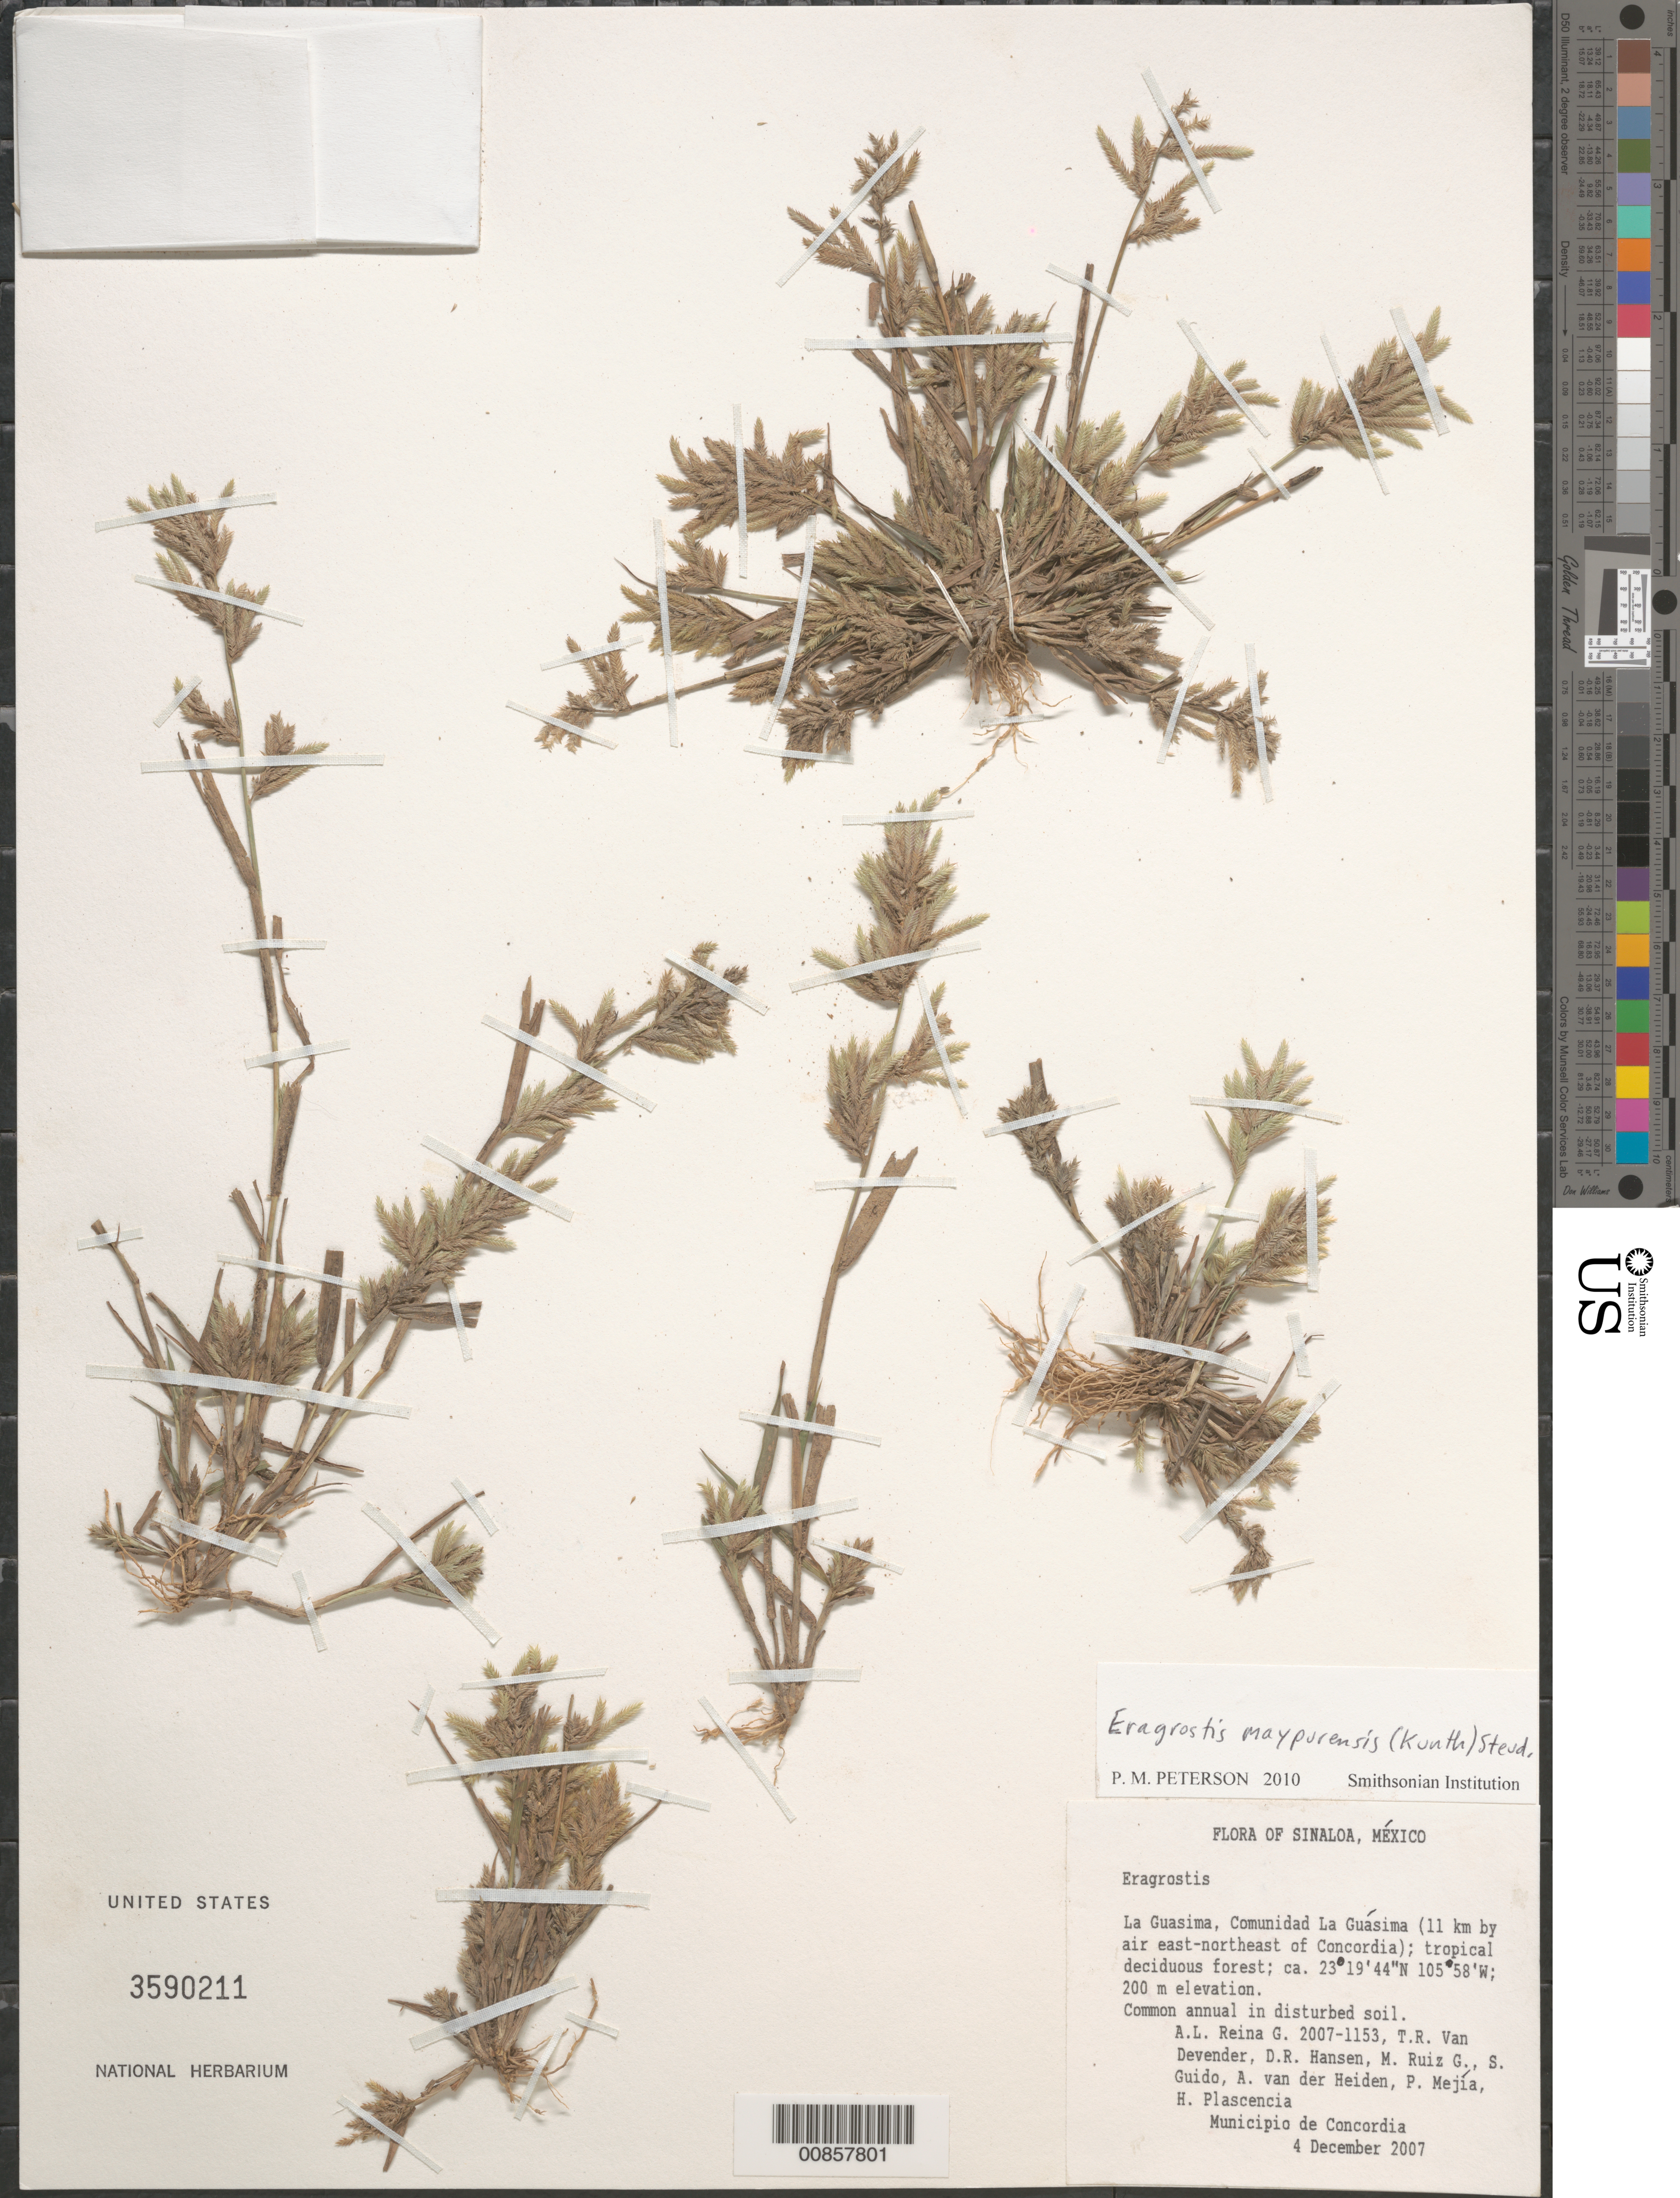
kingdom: Plantae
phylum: Tracheophyta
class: Liliopsida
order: Poales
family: Poaceae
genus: Eragrostis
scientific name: Eragrostis maypurensis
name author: (Kunth) Steud.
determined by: Peterson, Paul M., (BOT), Smithsonian Institution - National Museum of Natural History (UNITED STATES)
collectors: A. L. Reina G., T. R. Van Devender, D. R. Hansen, M. Ruiz G., S. Guido S., A. M. van der Heiden, P. Mejía & H. Plascencia G.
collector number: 2007-1153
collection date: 2007-12-04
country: Mexico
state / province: Sinaloa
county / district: Concordia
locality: La Guásima, Comunidad La Guásima, 11 km (by air) ENE of Concordia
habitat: Tropical deciduous forest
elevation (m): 200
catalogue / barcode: US 3590211